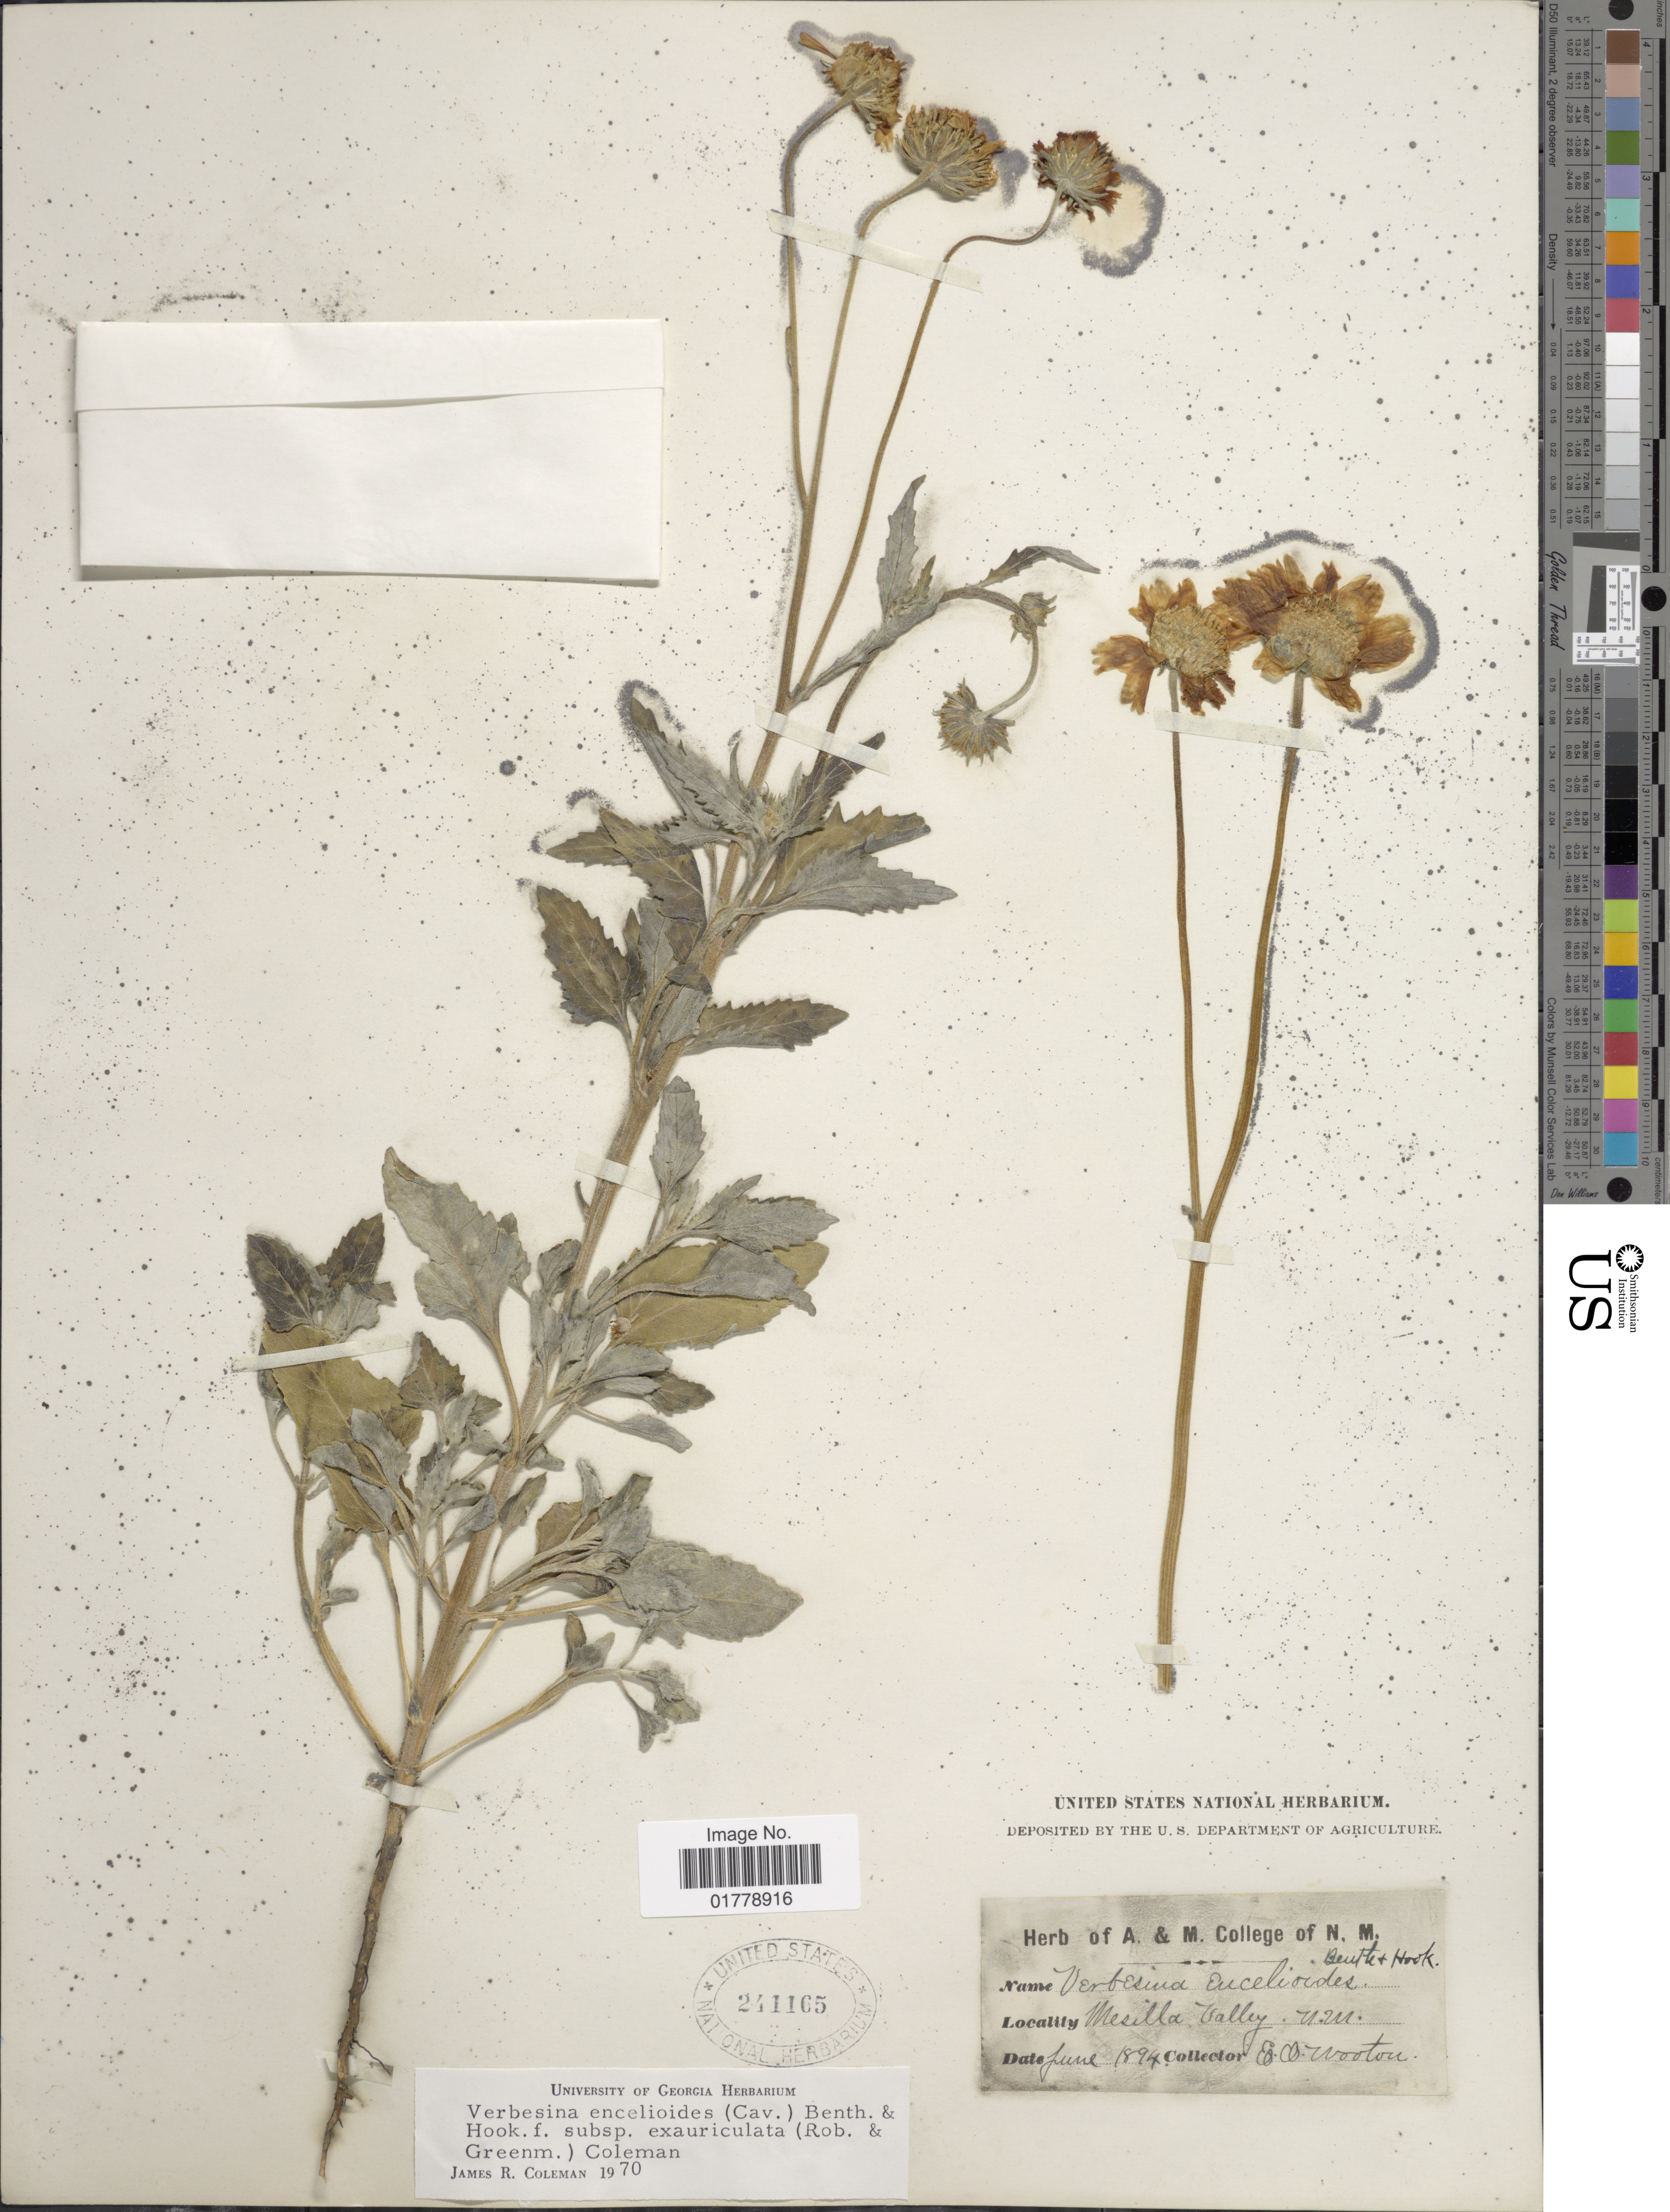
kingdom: Plantae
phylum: Tracheophyta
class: Magnoliopsida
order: Asterales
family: Asteraceae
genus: Verbesina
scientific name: Verbesina encelioides var. cana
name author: (B.L. Rob.) Greenm.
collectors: E. O. Wooton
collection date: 1894-06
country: United States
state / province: New Mexico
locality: Mesilla Valley, N.M.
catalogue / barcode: US 241165